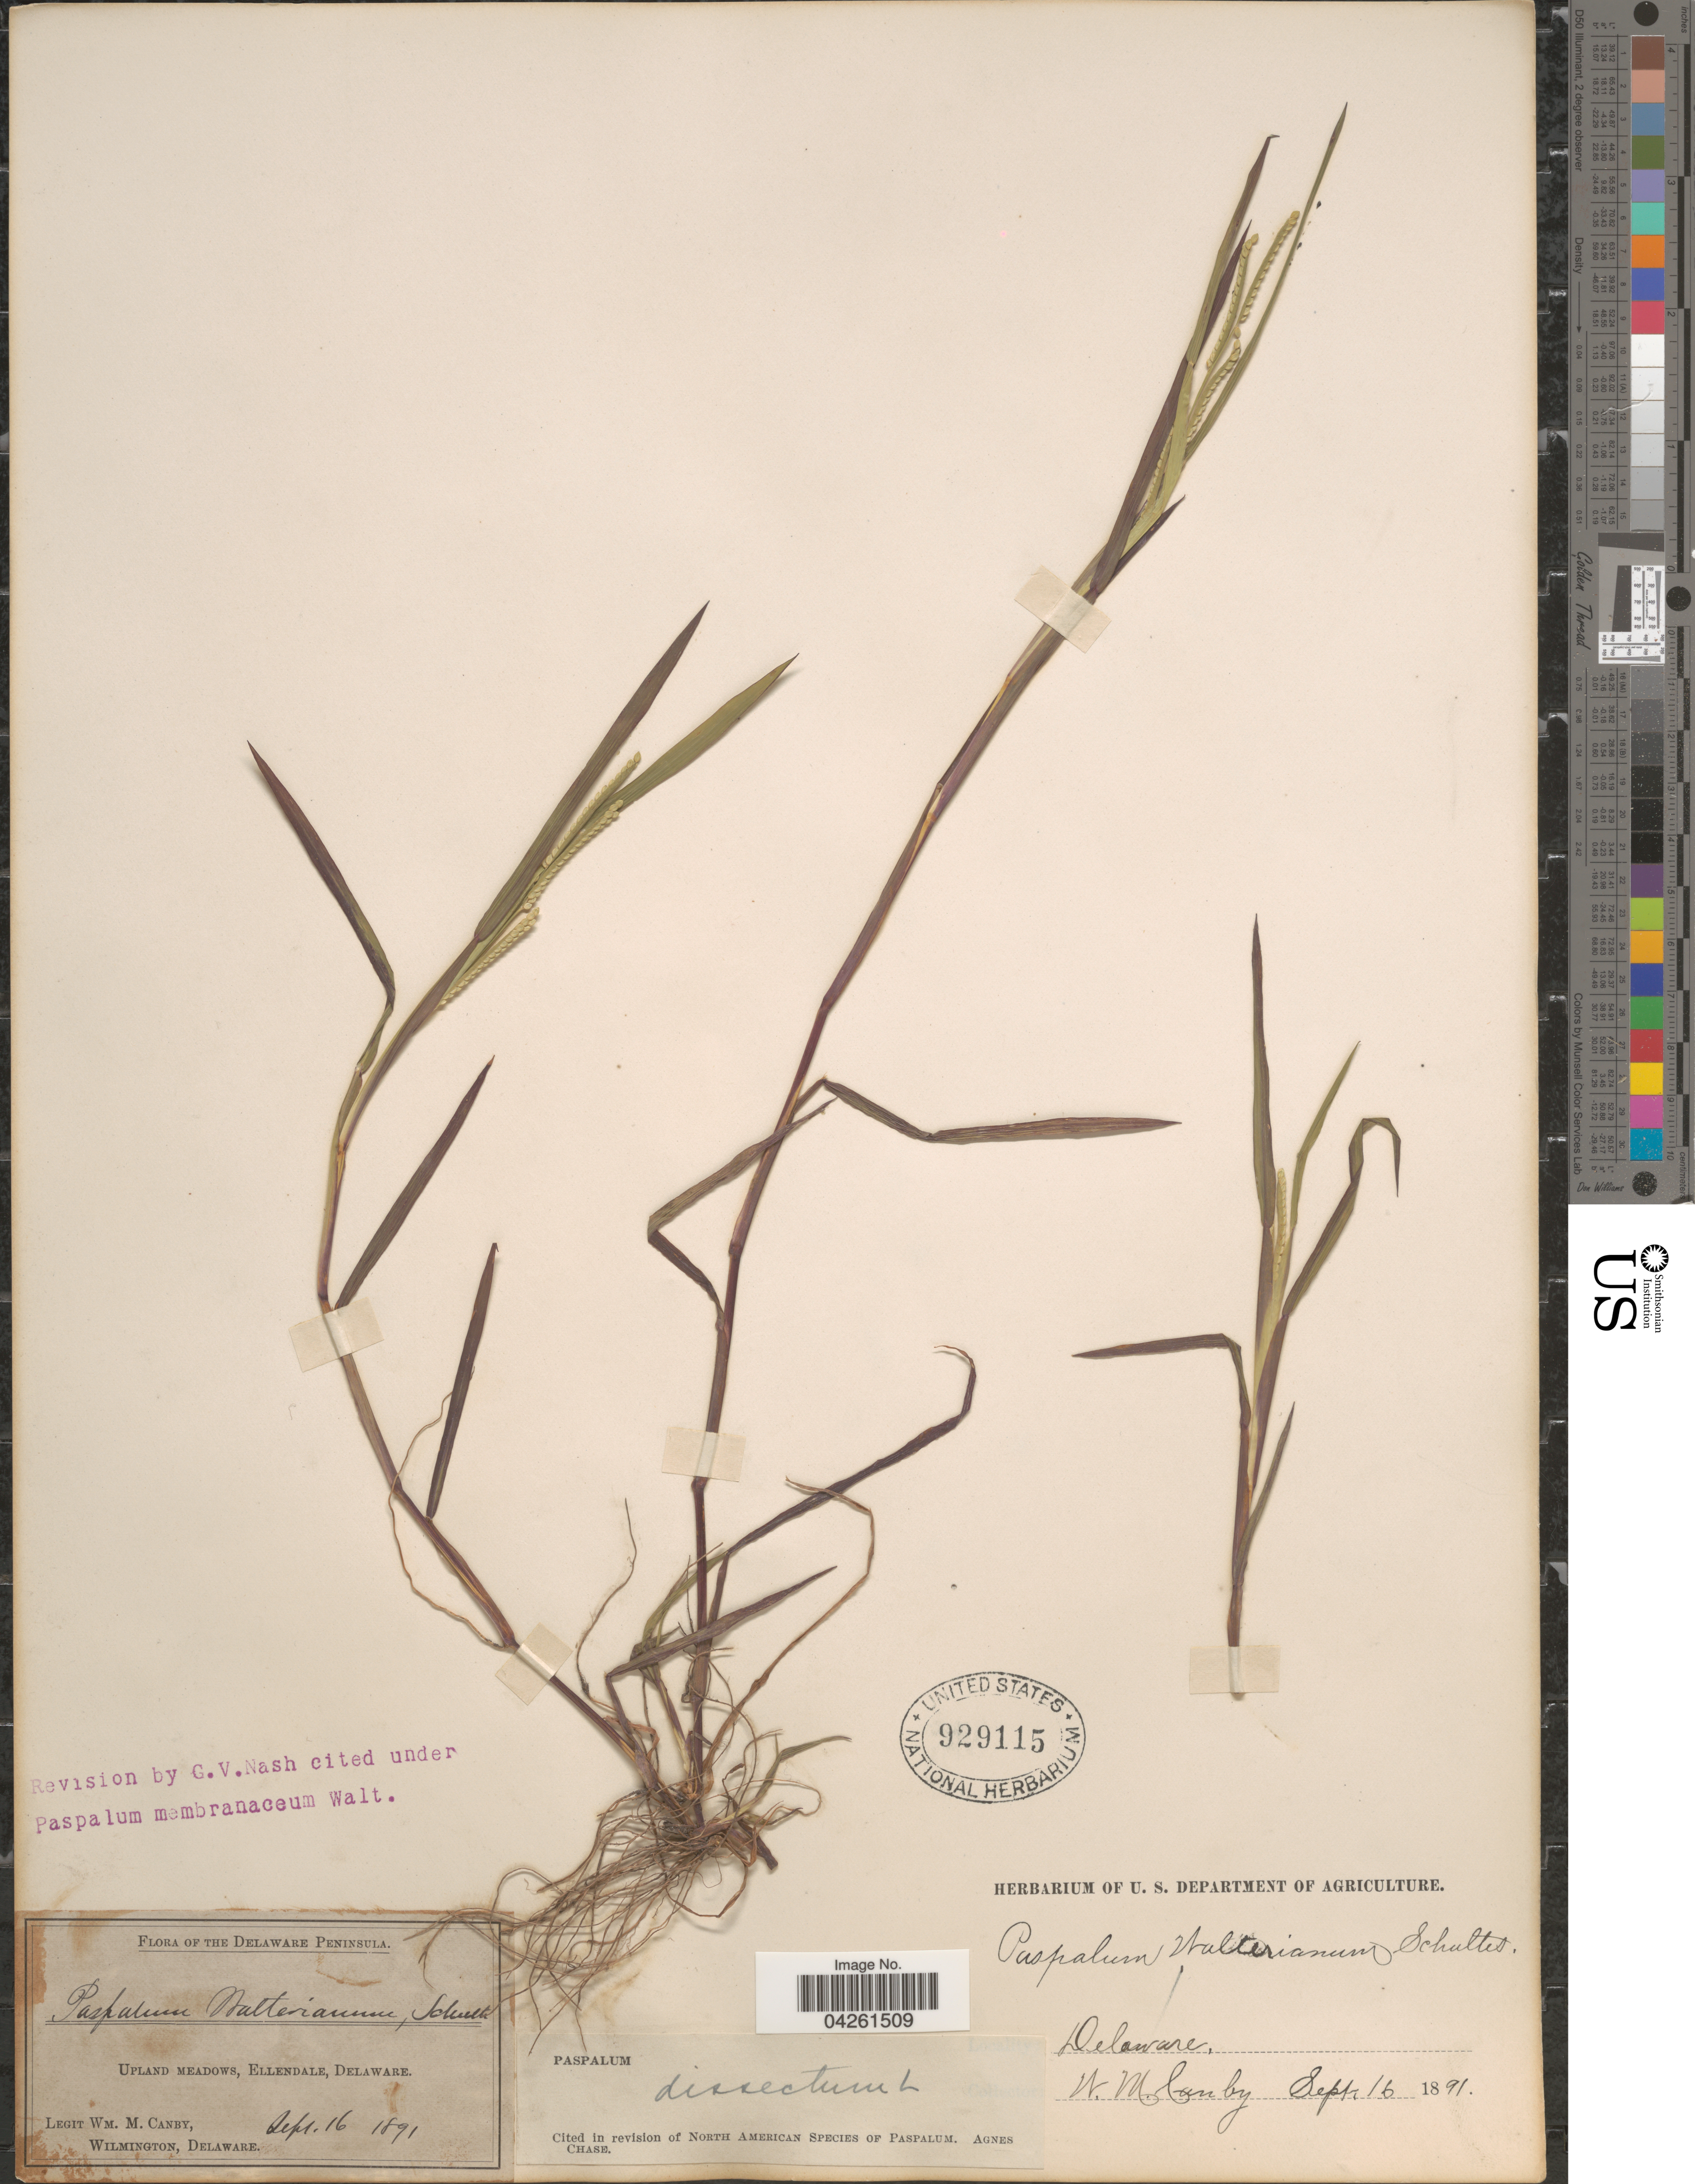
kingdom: Plantae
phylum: Tracheophyta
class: Liliopsida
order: Poales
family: Poaceae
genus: Paspalum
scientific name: Paspalum dissectum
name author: (L.) L.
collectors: W. M. Canby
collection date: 1891-09-16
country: United States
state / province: Delaware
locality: The Delaware Peninsula. Upland meadows, Ellendale.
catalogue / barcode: US 929115